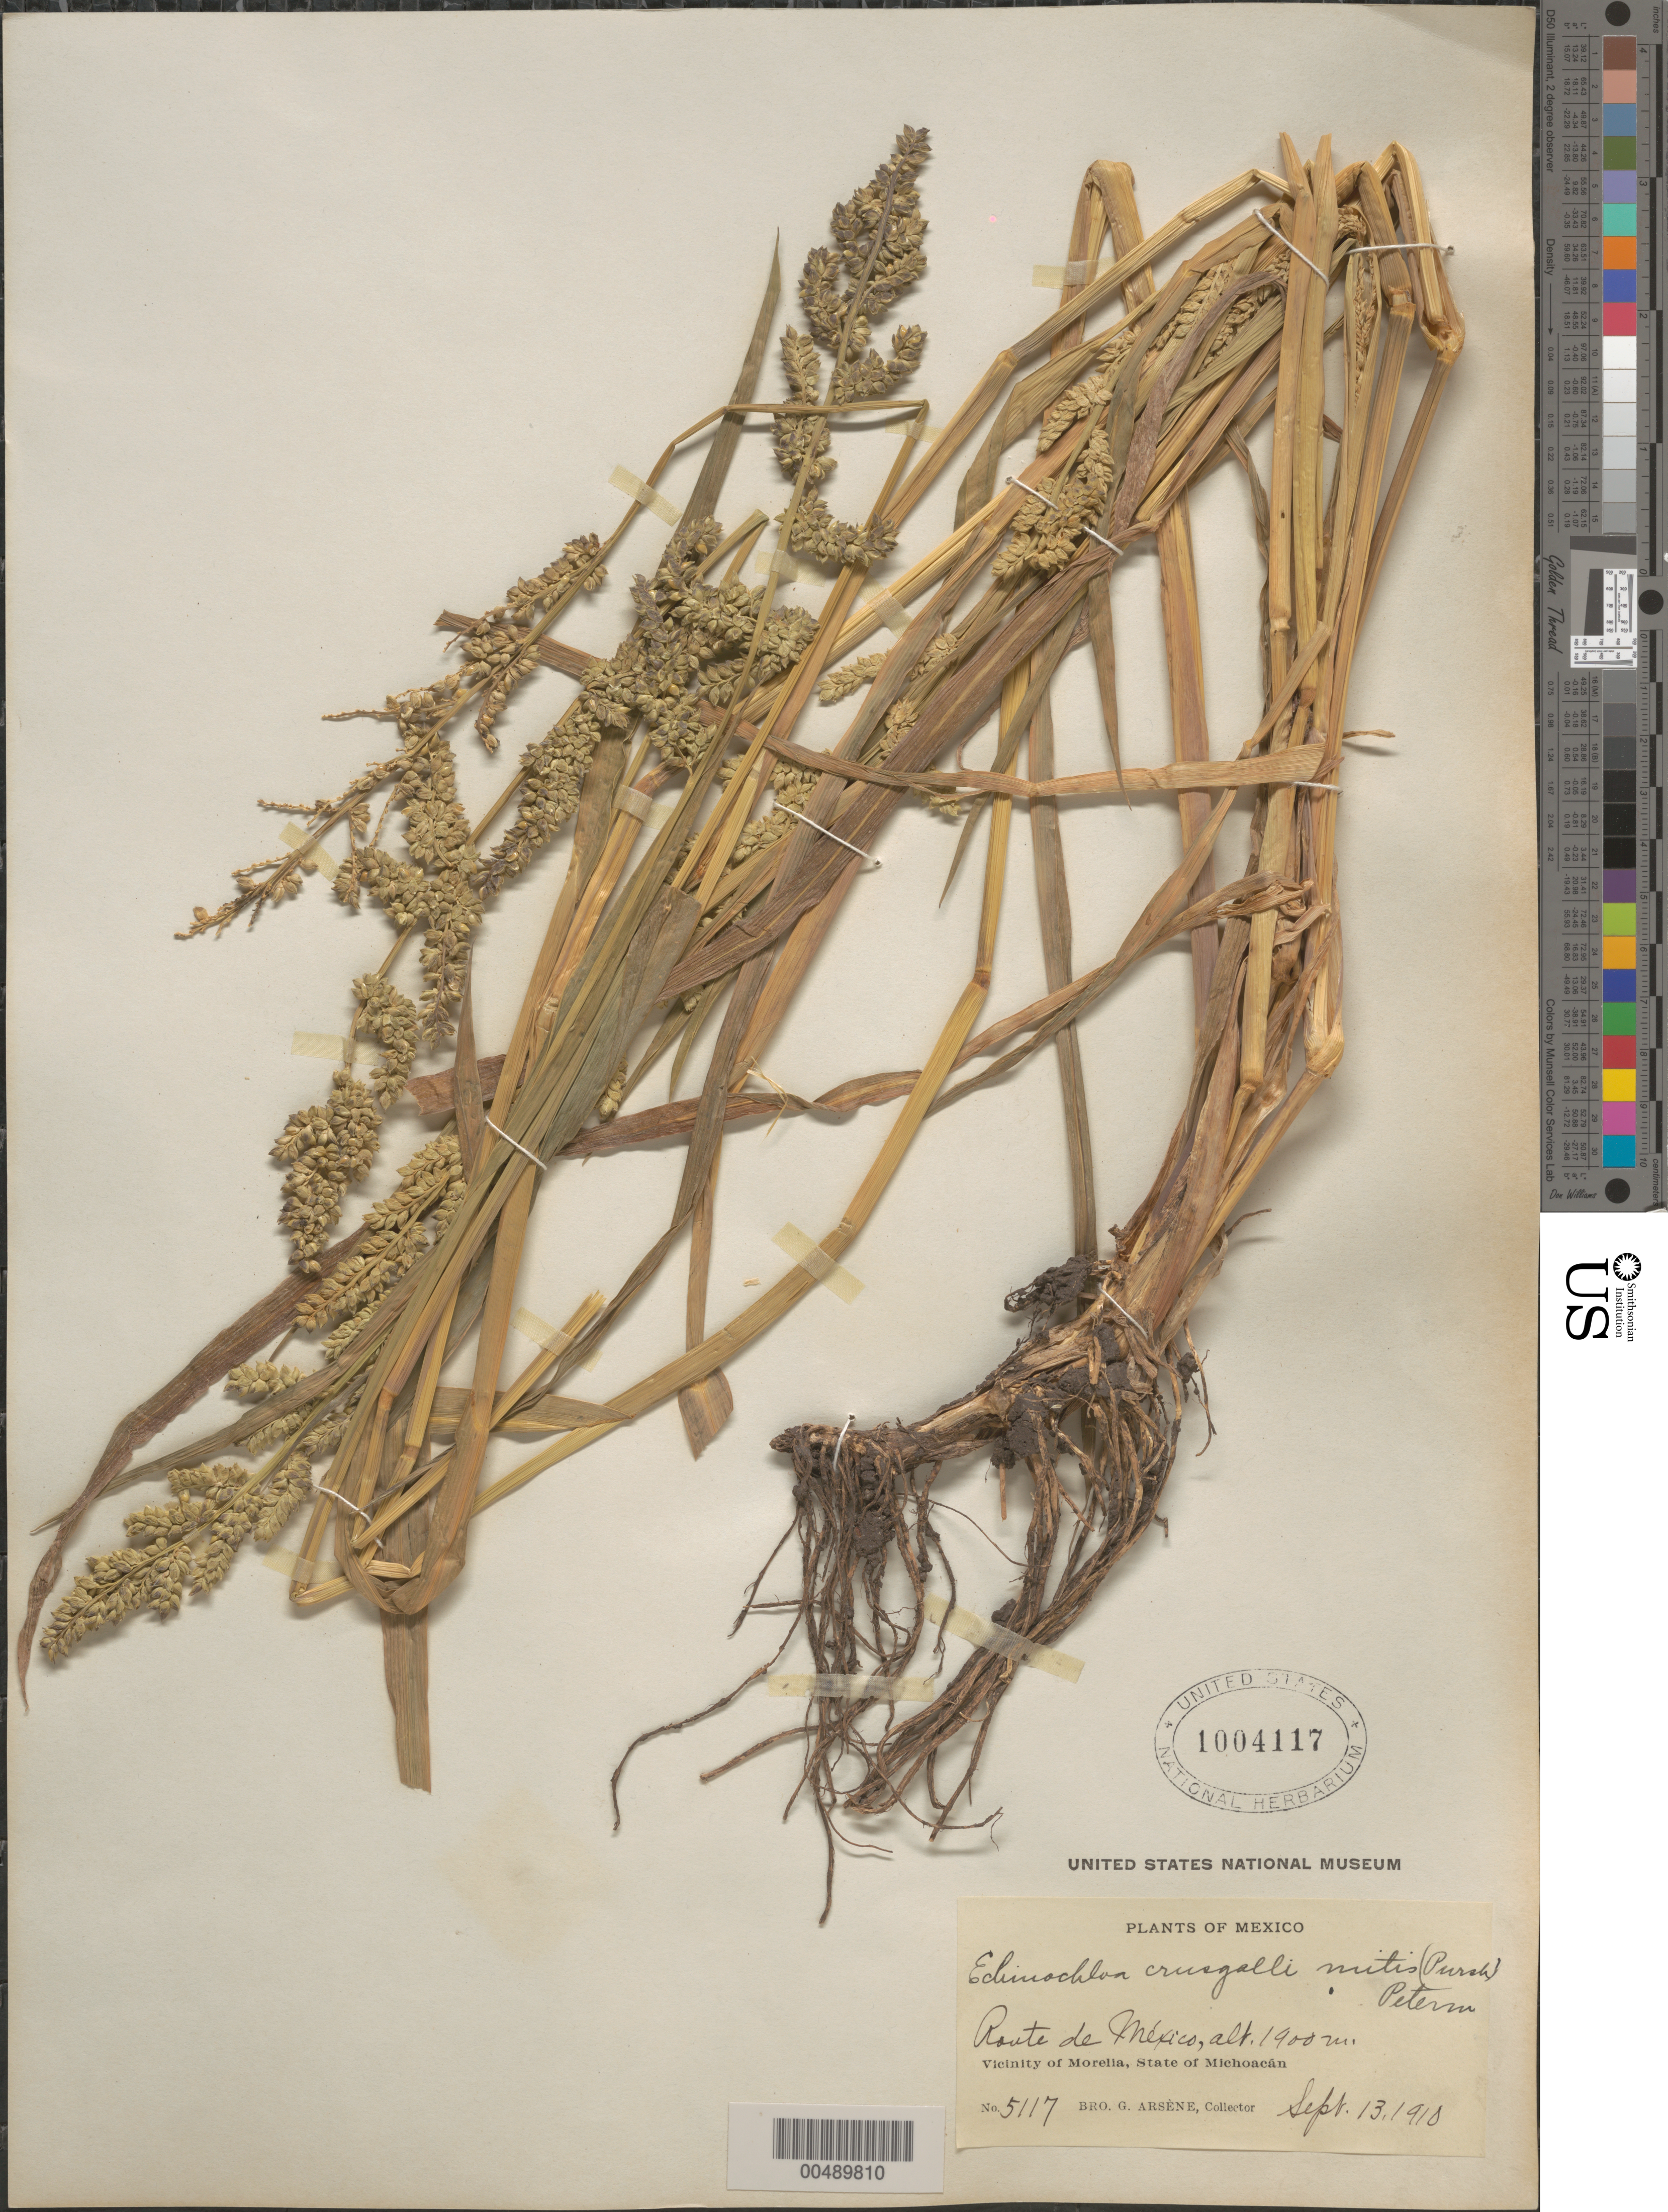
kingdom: Plantae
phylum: Tracheophyta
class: Liliopsida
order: Poales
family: Poaceae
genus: Echinochloa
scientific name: Echinochloa crus-galli var. zelayensis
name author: (Kunth) Hitchc.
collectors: Bro. G. Arsène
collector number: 5117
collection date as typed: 13 Sep 1910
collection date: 1910-09-13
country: Mexico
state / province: Michoacán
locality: Vicinity of Morelia, Route de México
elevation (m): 1900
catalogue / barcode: US 1004117